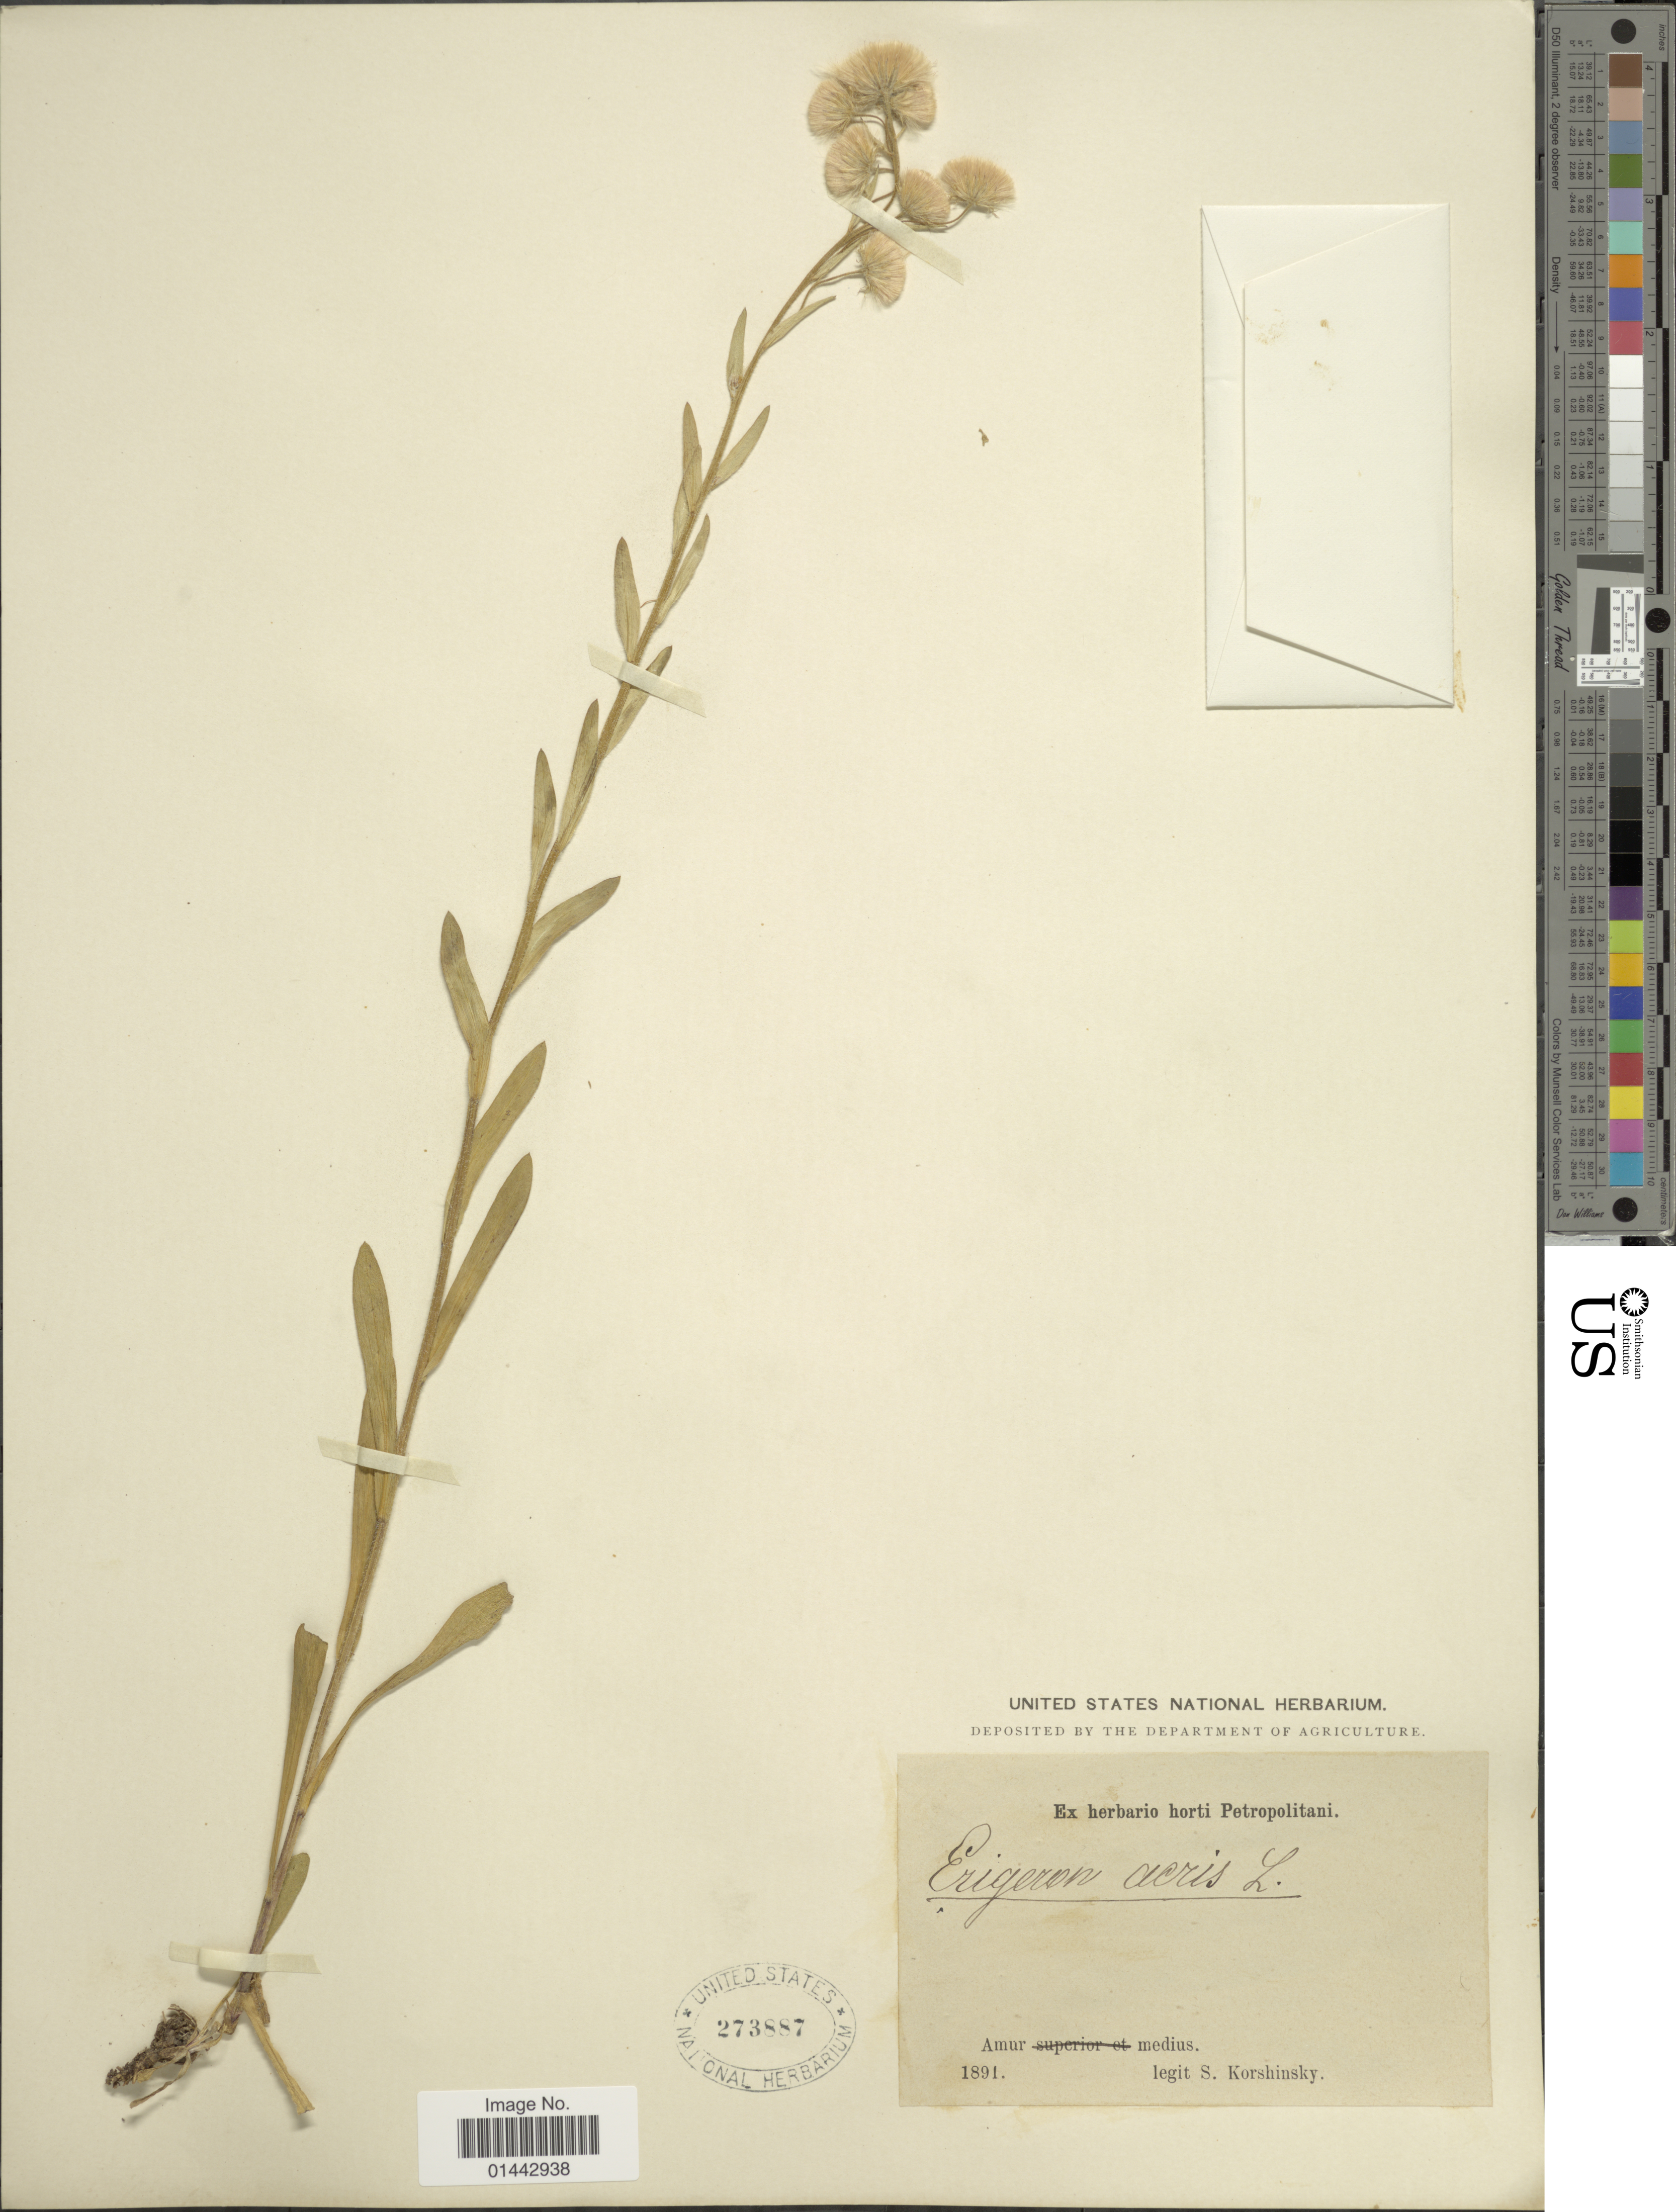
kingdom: Plantae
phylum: Tracheophyta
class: Magnoliopsida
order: Asterales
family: Asteraceae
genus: Erigeron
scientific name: Erigeron acris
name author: L.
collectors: S. I. Korshinsky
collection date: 1891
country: Russian Federation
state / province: Amur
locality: Amur medius.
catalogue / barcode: US 273887